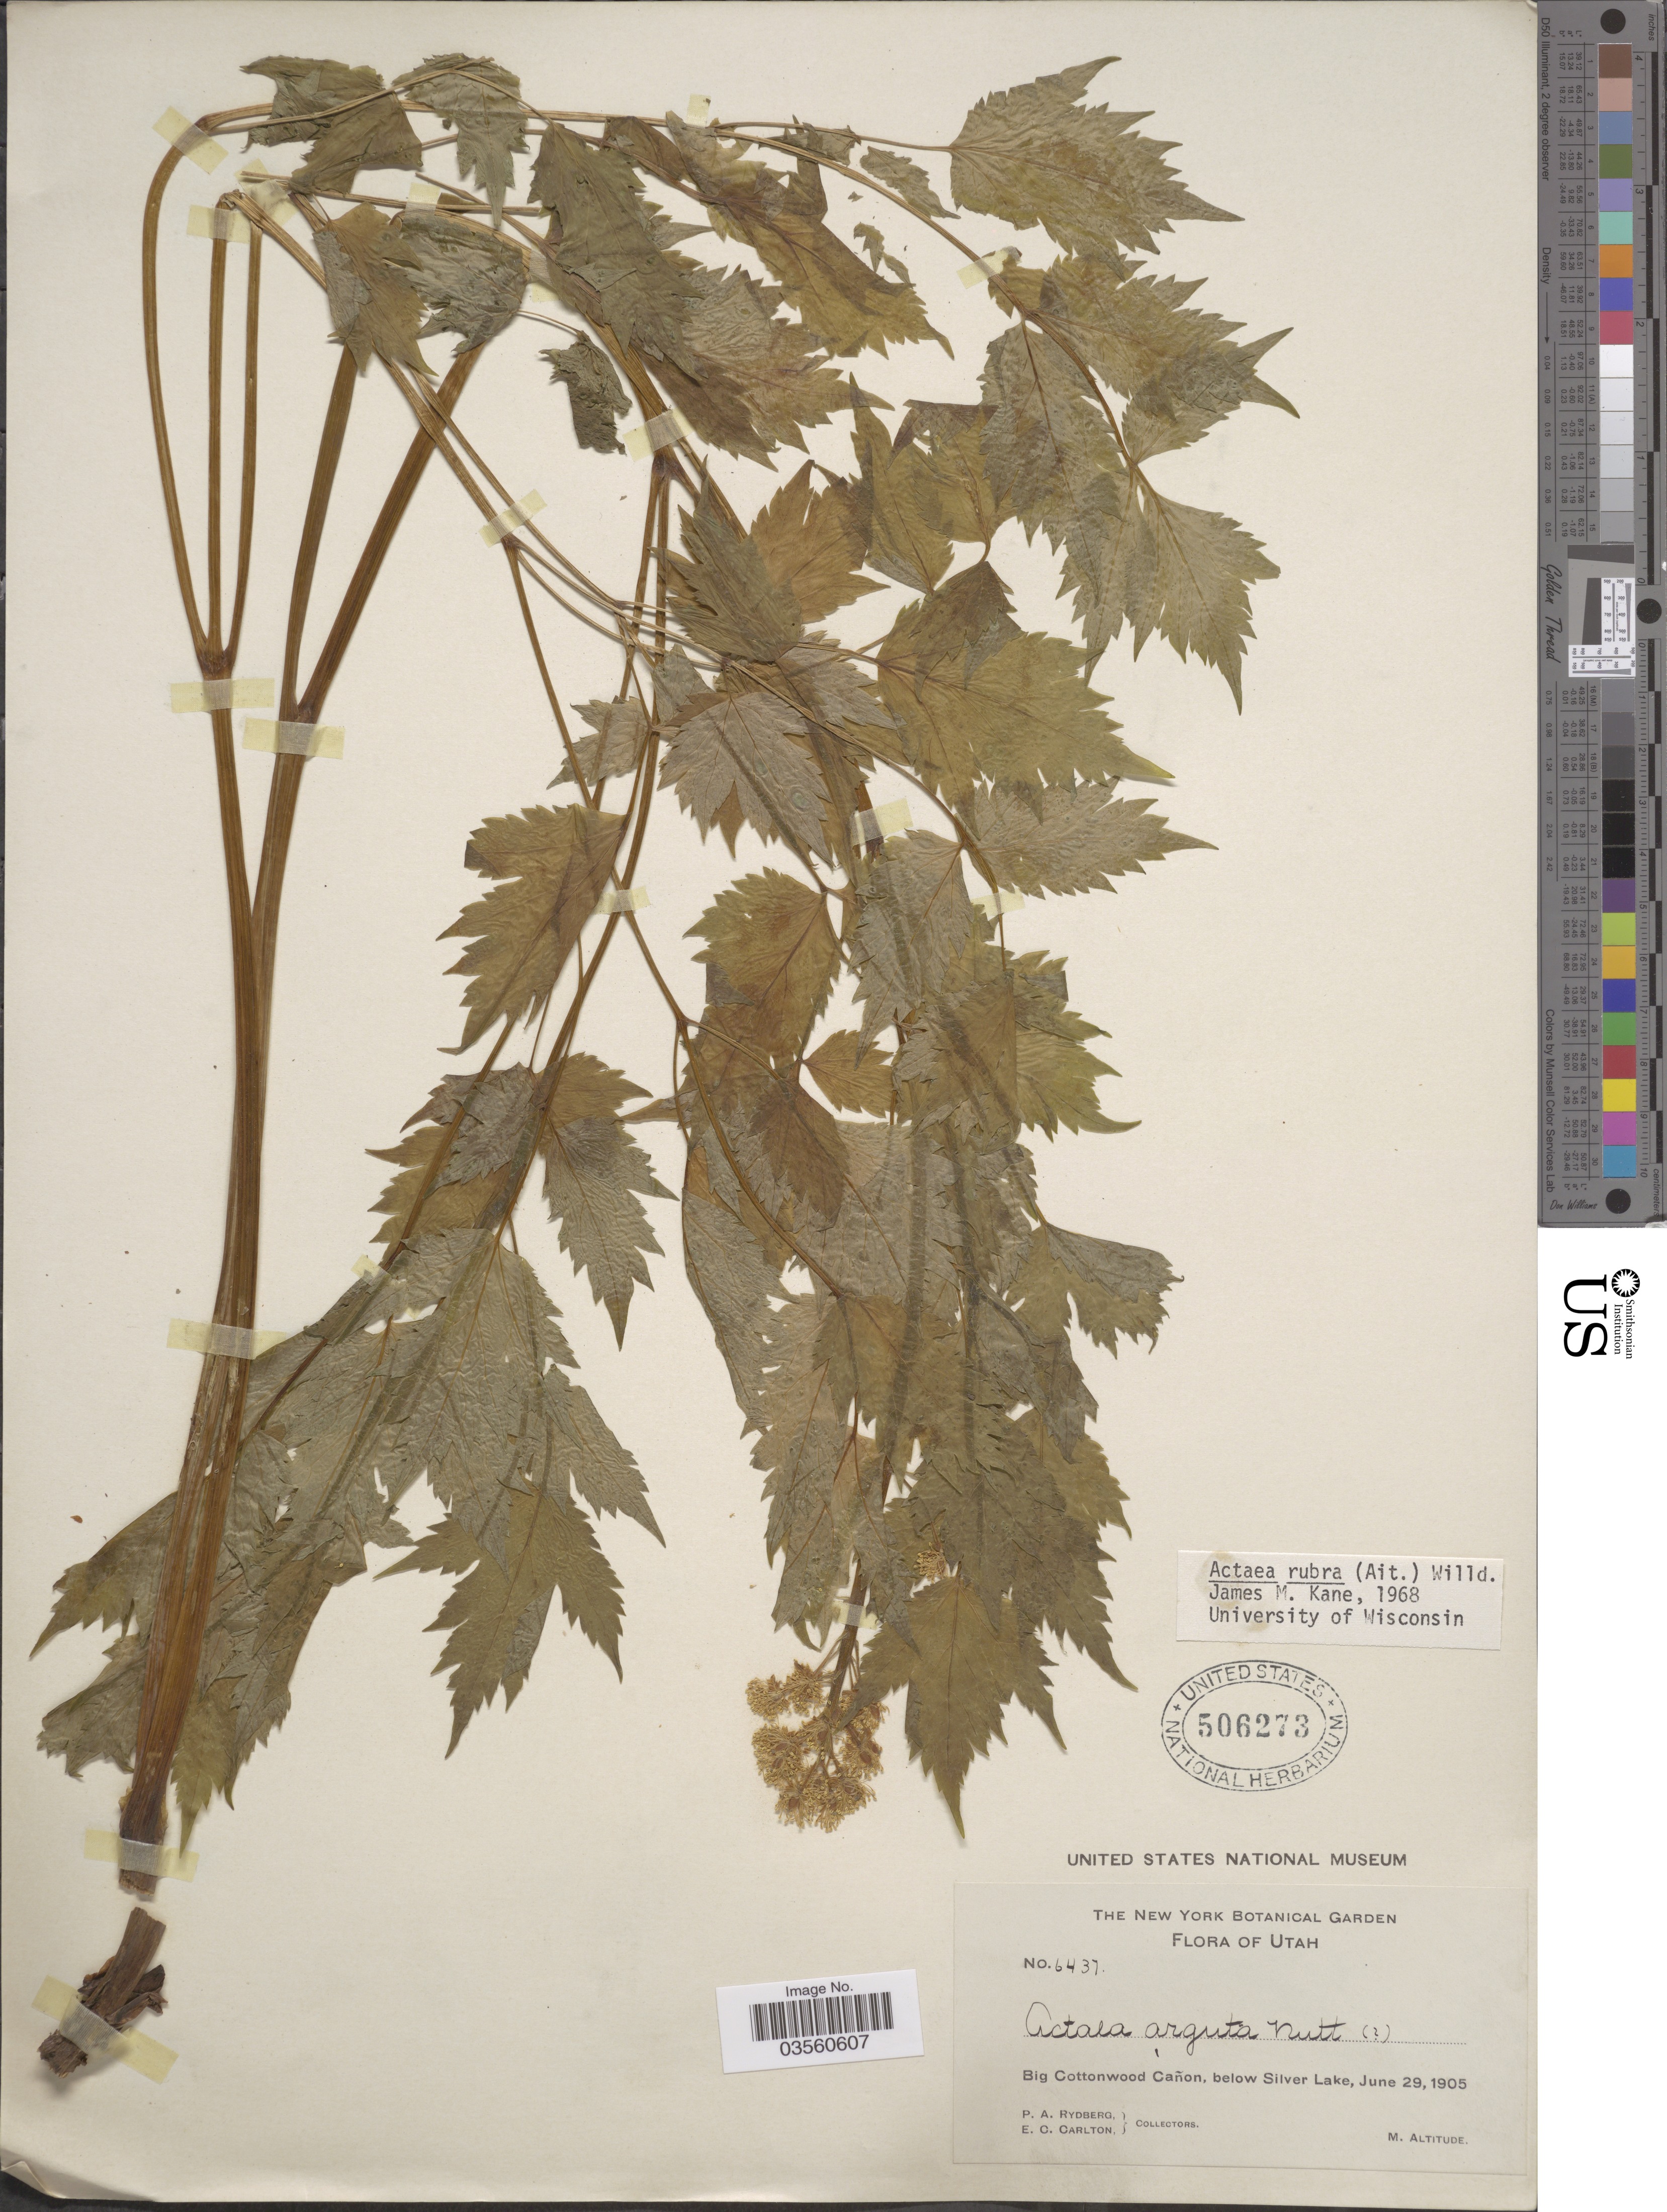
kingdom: Plantae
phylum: Tracheophyta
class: Magnoliopsida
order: Ranunculales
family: Ranunculaceae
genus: Actaea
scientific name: Actaea rubra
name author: (Aiton) Willd.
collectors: P. A. Rydberg & E. Carlton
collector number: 6437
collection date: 1905-06-29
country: United States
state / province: Utah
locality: Big Cottonwood Cañon, below Silver Lake.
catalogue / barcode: US 506273